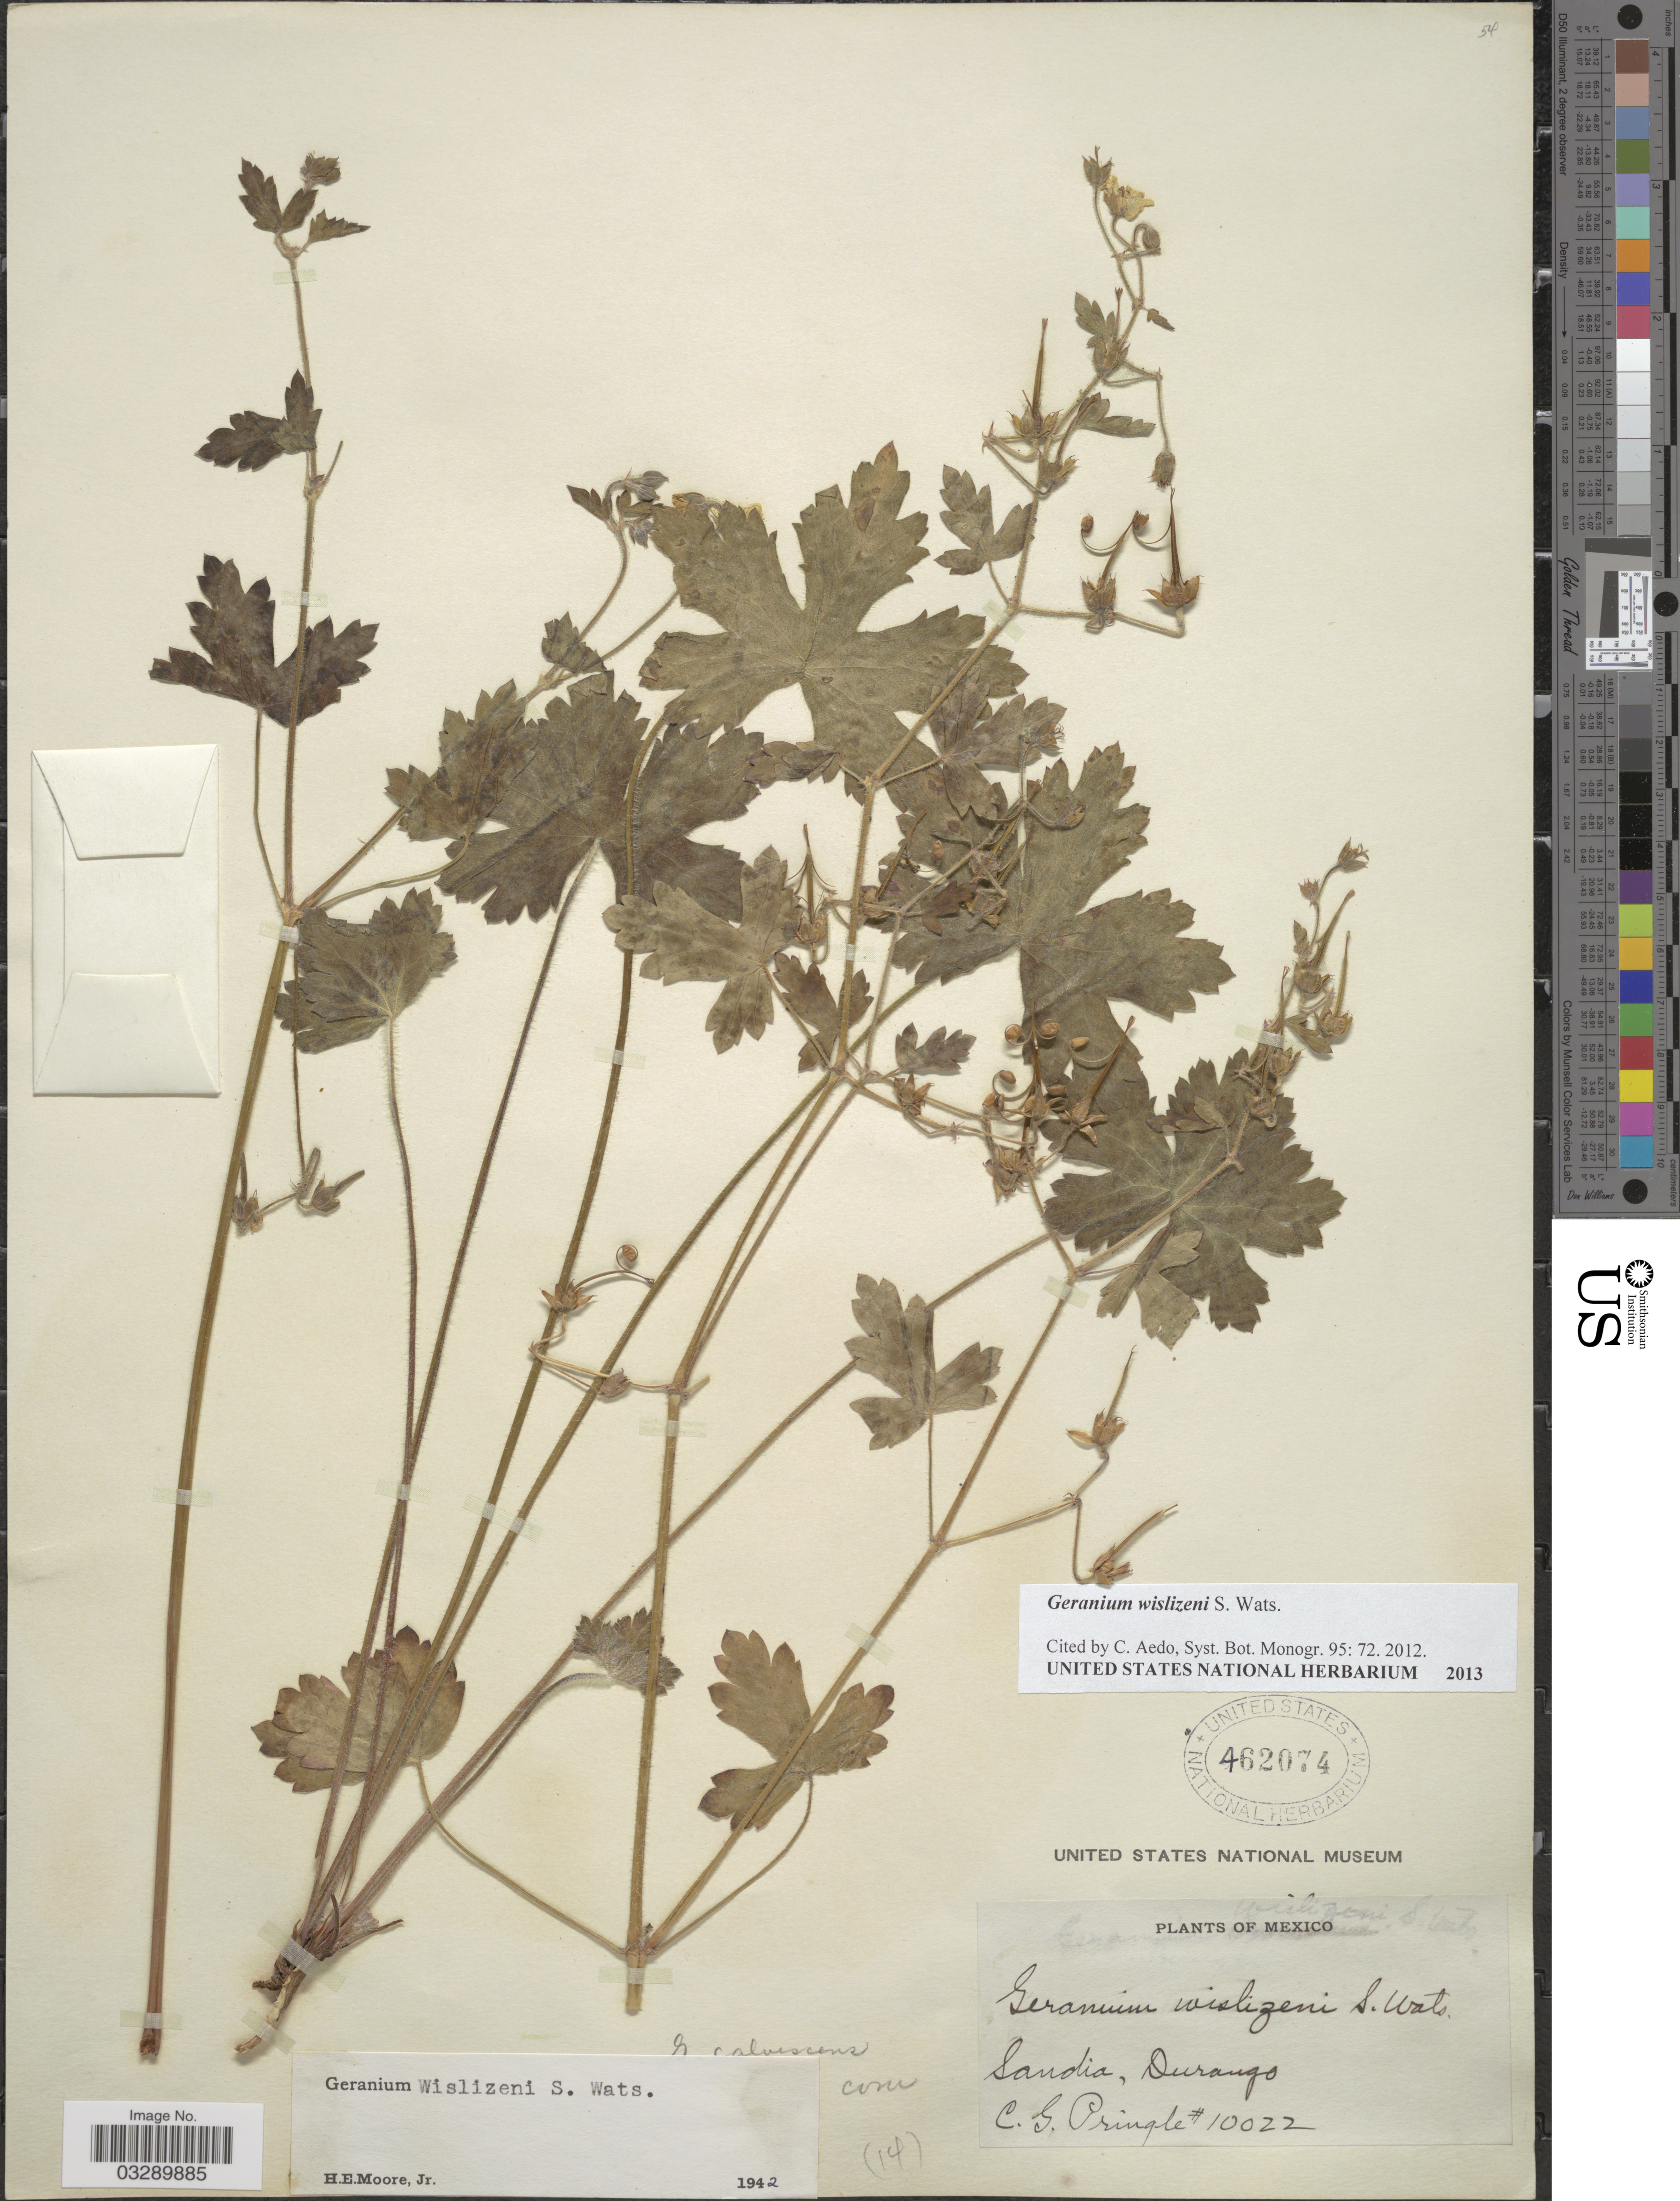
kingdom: Plantae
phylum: Tracheophyta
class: Magnoliopsida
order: Geraniales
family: Geraniaceae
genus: Geranium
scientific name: Geranium wislizeni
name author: S. Watson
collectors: C. G. Pringle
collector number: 10022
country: Mexico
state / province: Durango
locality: Sandia.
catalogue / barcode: US 462074